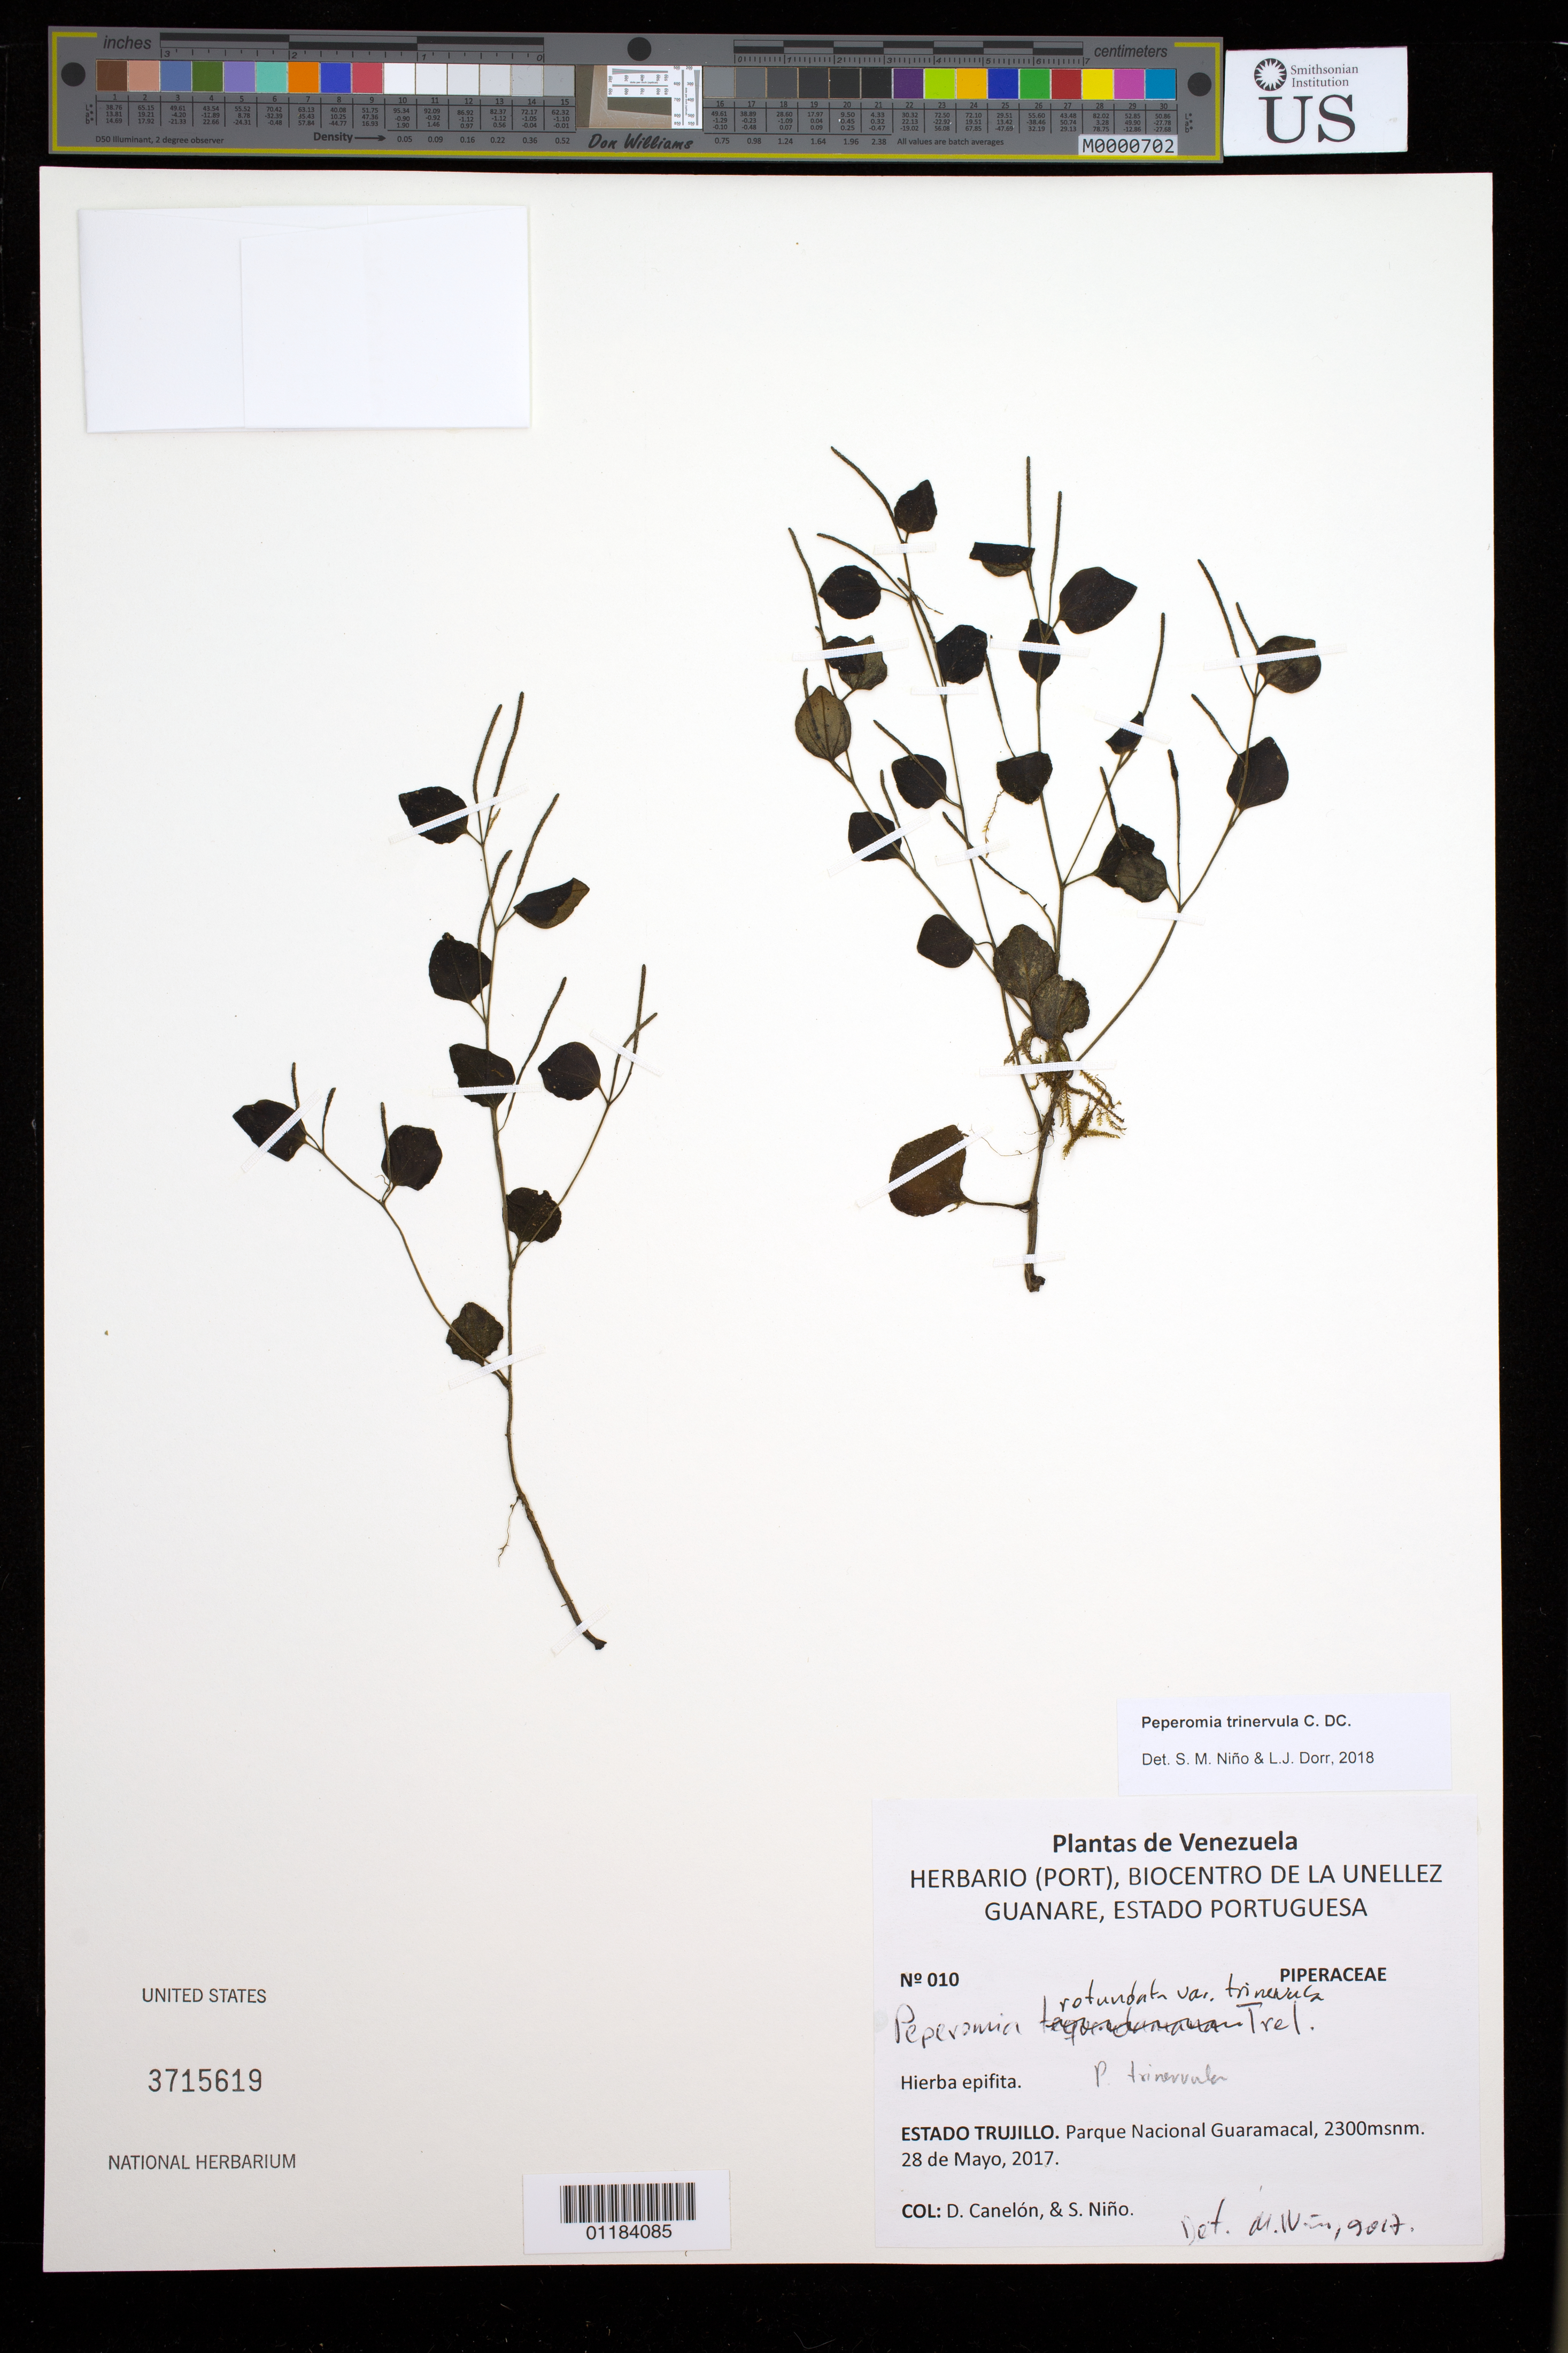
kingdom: Plantae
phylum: Tracheophyta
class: Magnoliopsida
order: Piperales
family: Piperaceae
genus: Peperomia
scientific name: Peperomia trinervula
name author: C. DC.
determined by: Niño, S. M.; Dorr, L. J.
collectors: D. Canelón & S. M. Niño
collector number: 10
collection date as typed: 28 de Mayo, 2017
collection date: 2017-05-28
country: Venezuela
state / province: Trujillo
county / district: Boconó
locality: Parque Nacional Guaramacal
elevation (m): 2300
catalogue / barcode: US 3715619